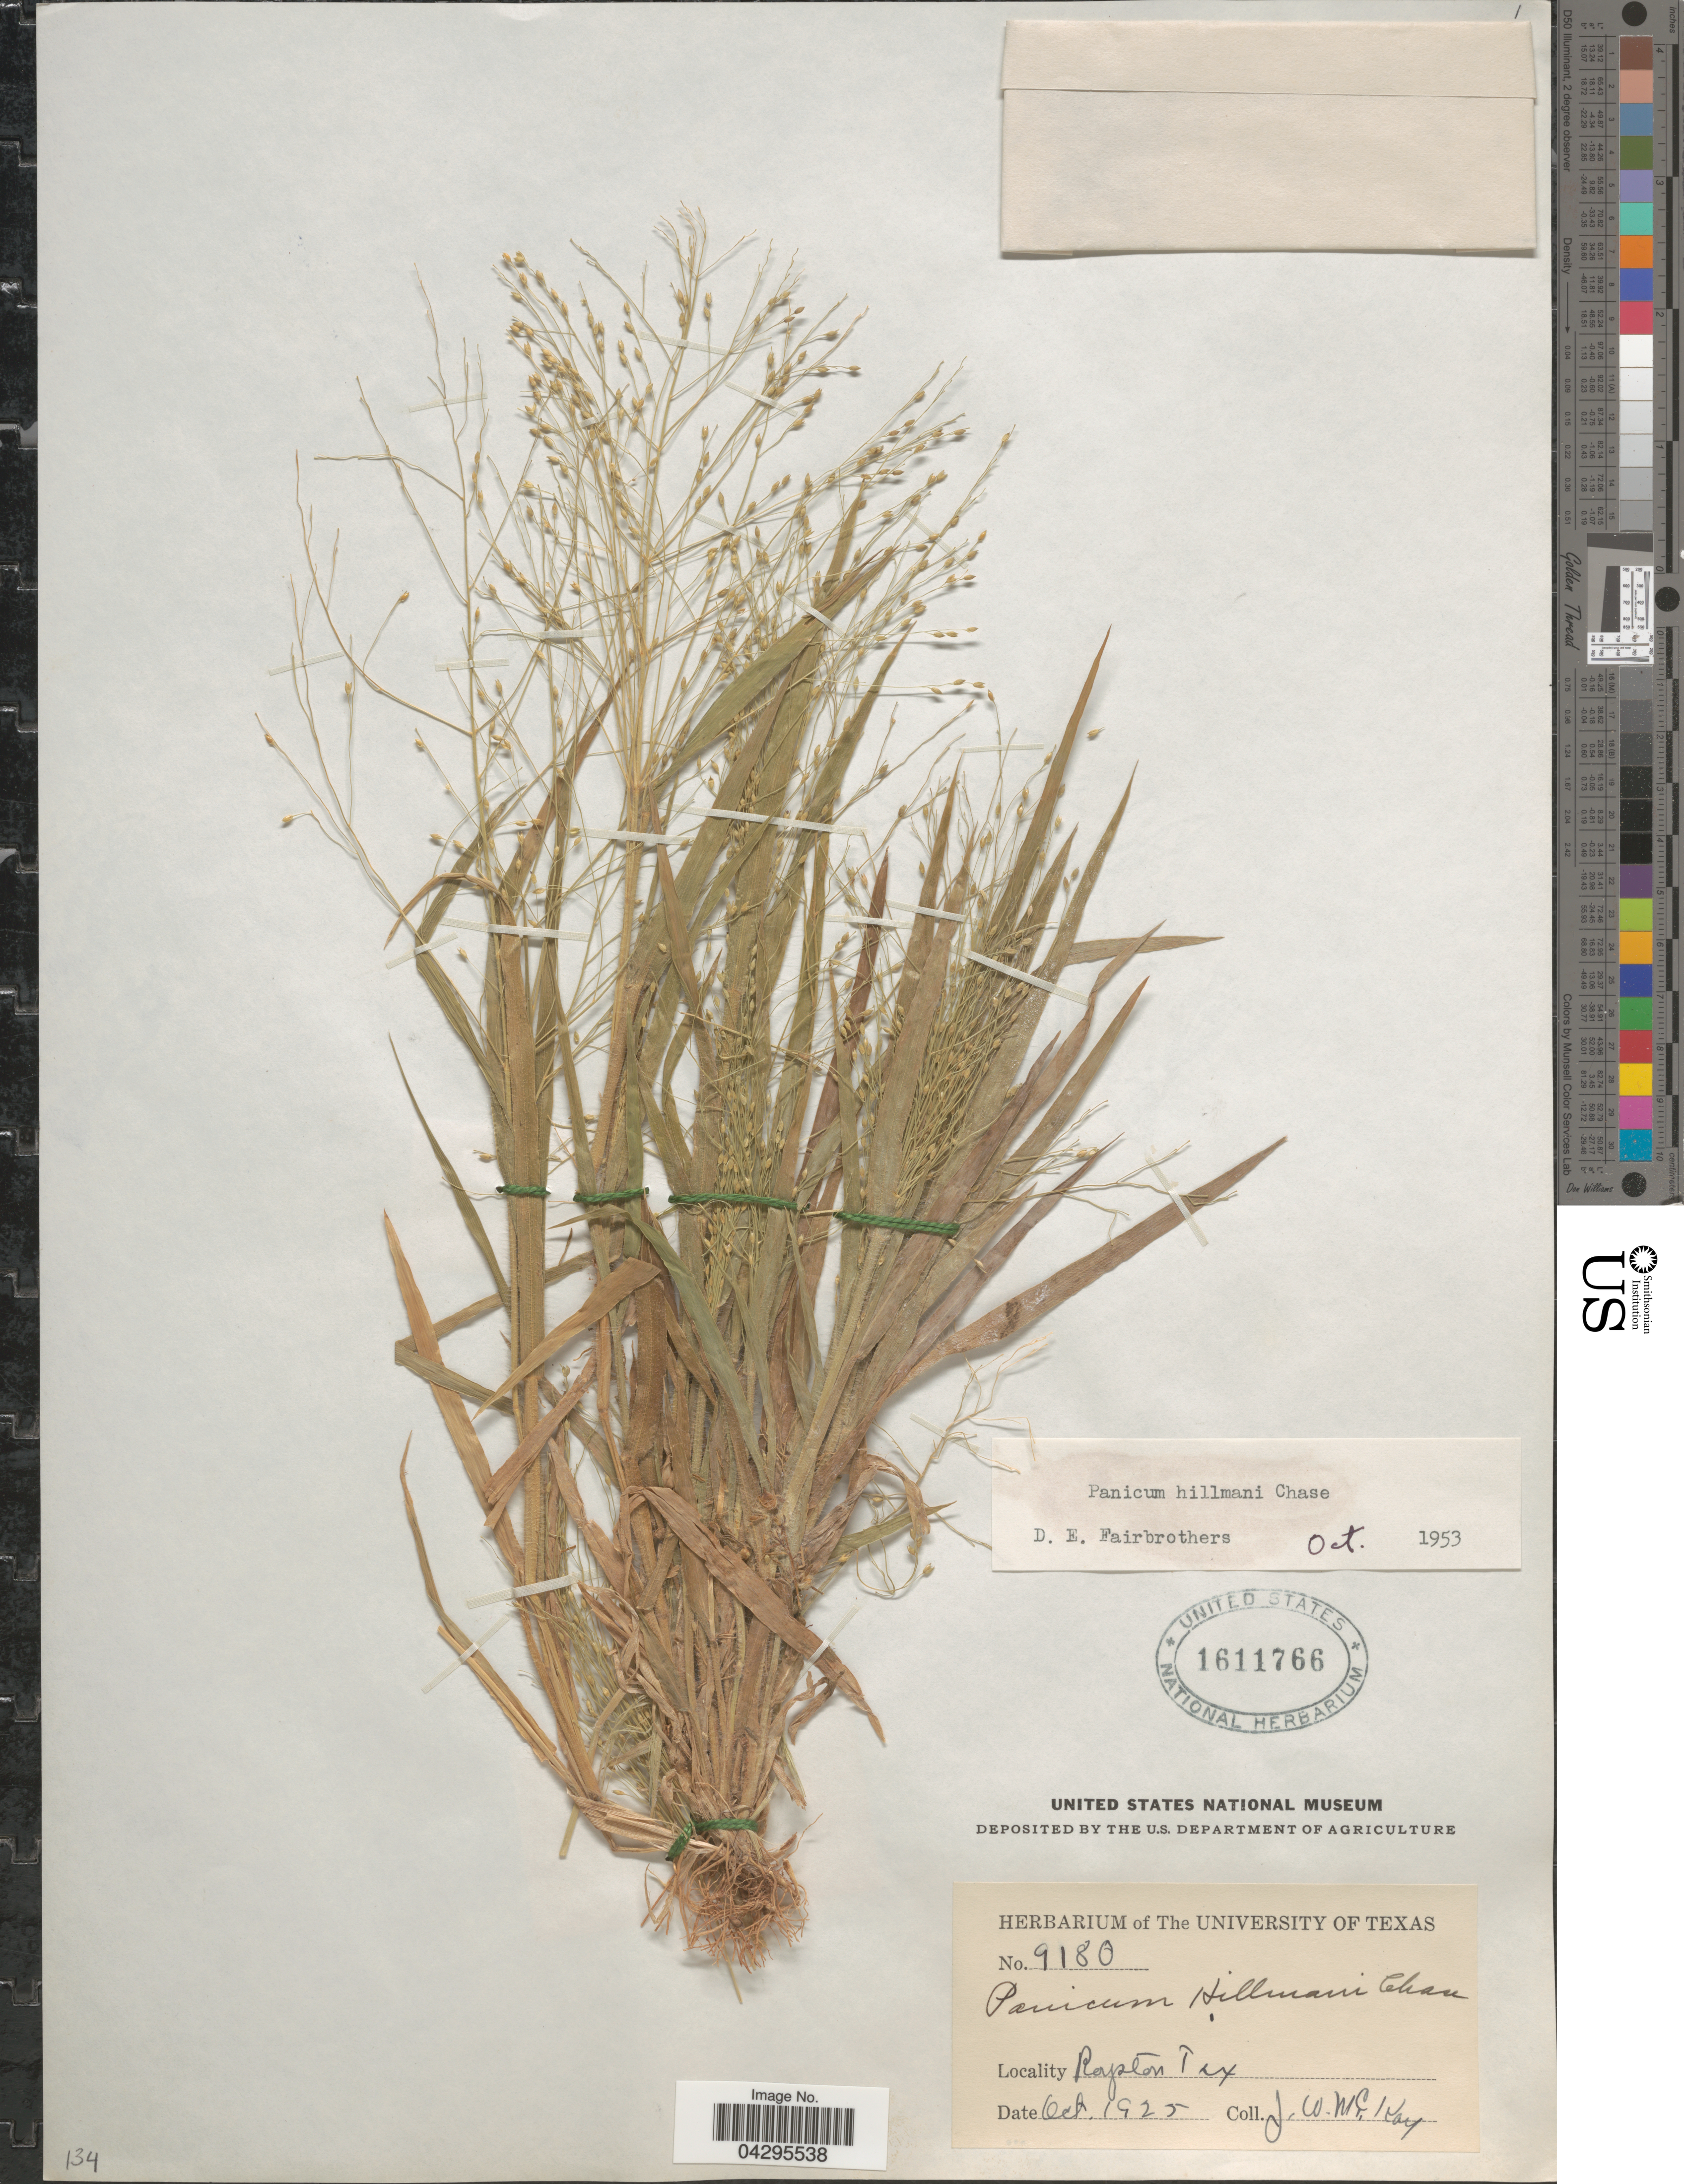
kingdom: Plantae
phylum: Tracheophyta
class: Liliopsida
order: Poales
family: Poaceae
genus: Panicum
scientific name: Panicum hillmanii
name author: Chase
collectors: J. McKay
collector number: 9180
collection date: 1925-10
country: United States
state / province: Texas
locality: Royston.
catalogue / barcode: US 1611766